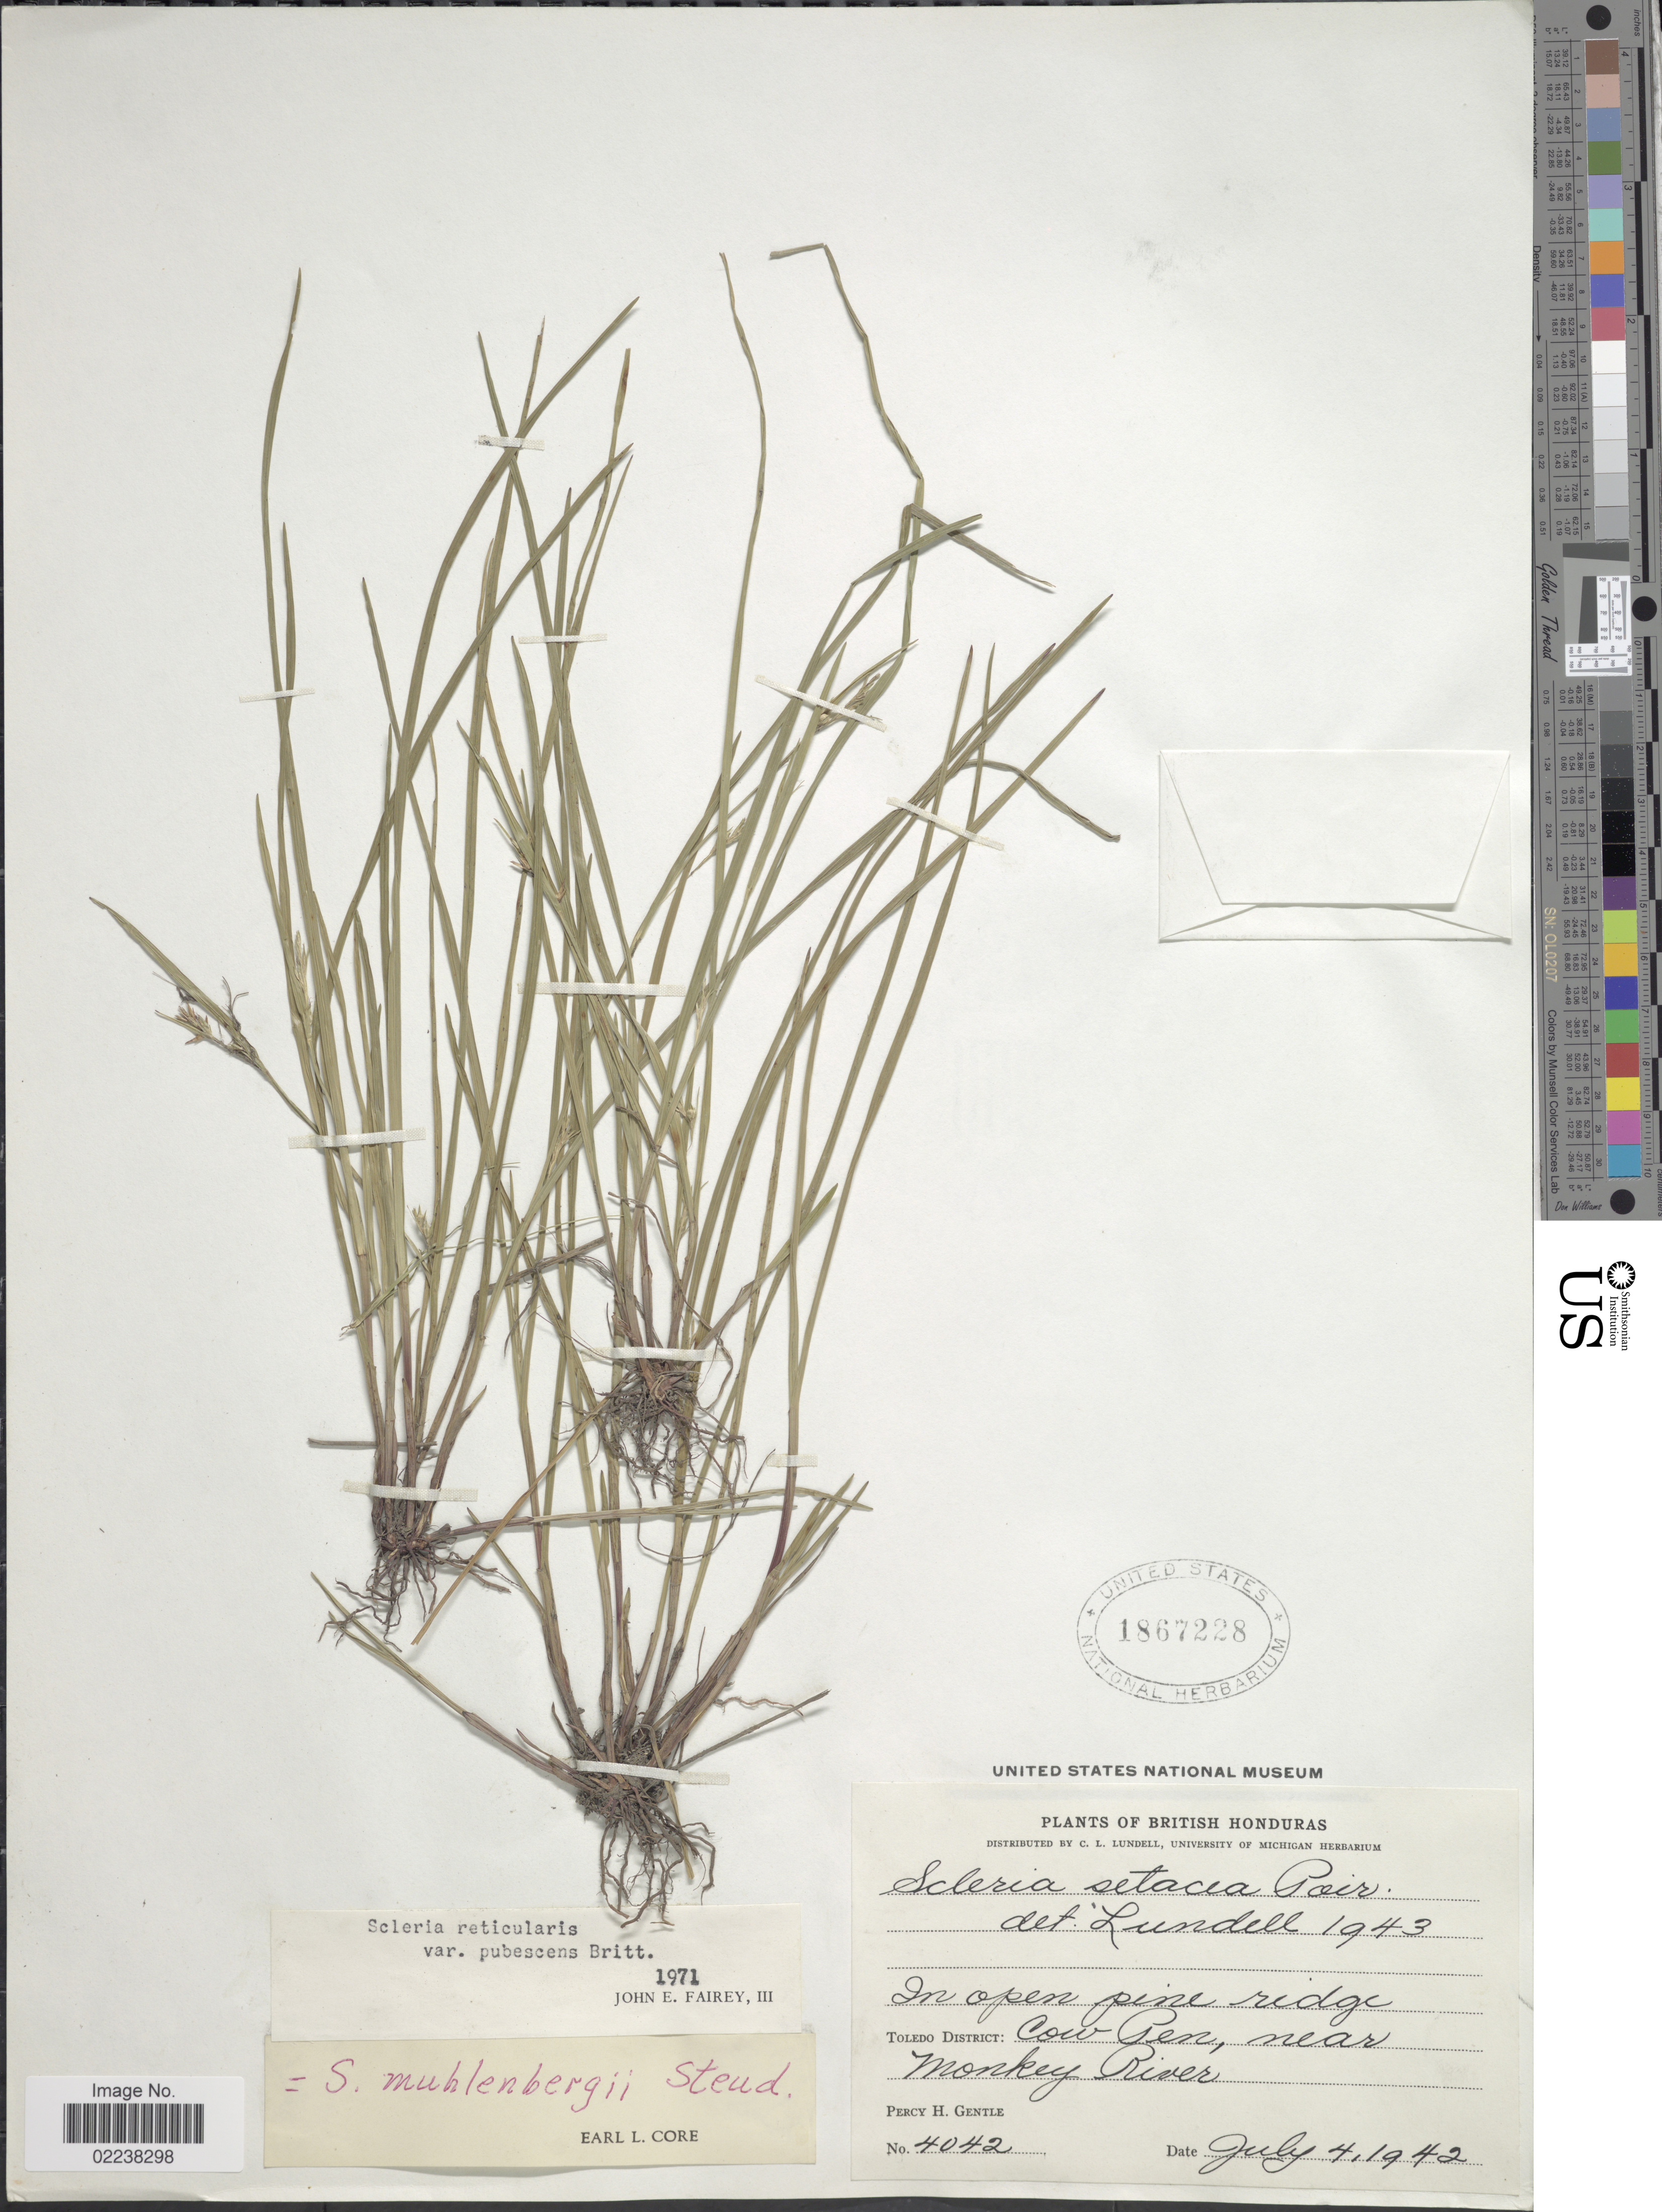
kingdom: Plantae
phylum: Tracheophyta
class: Liliopsida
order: Poales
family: Cyperaceae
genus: Scleria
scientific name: Scleria muehlenbergii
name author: Steud.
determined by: Strong, Mark T., (BOT), Smithsonian Institution - National Museum of Natural History (UNITED STATES)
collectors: P. H. Gentle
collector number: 4042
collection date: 1942-07-04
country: Belize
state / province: Toledo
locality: British Honduras, Toledo District: Cow Pen, near Monkey River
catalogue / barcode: US 1867228